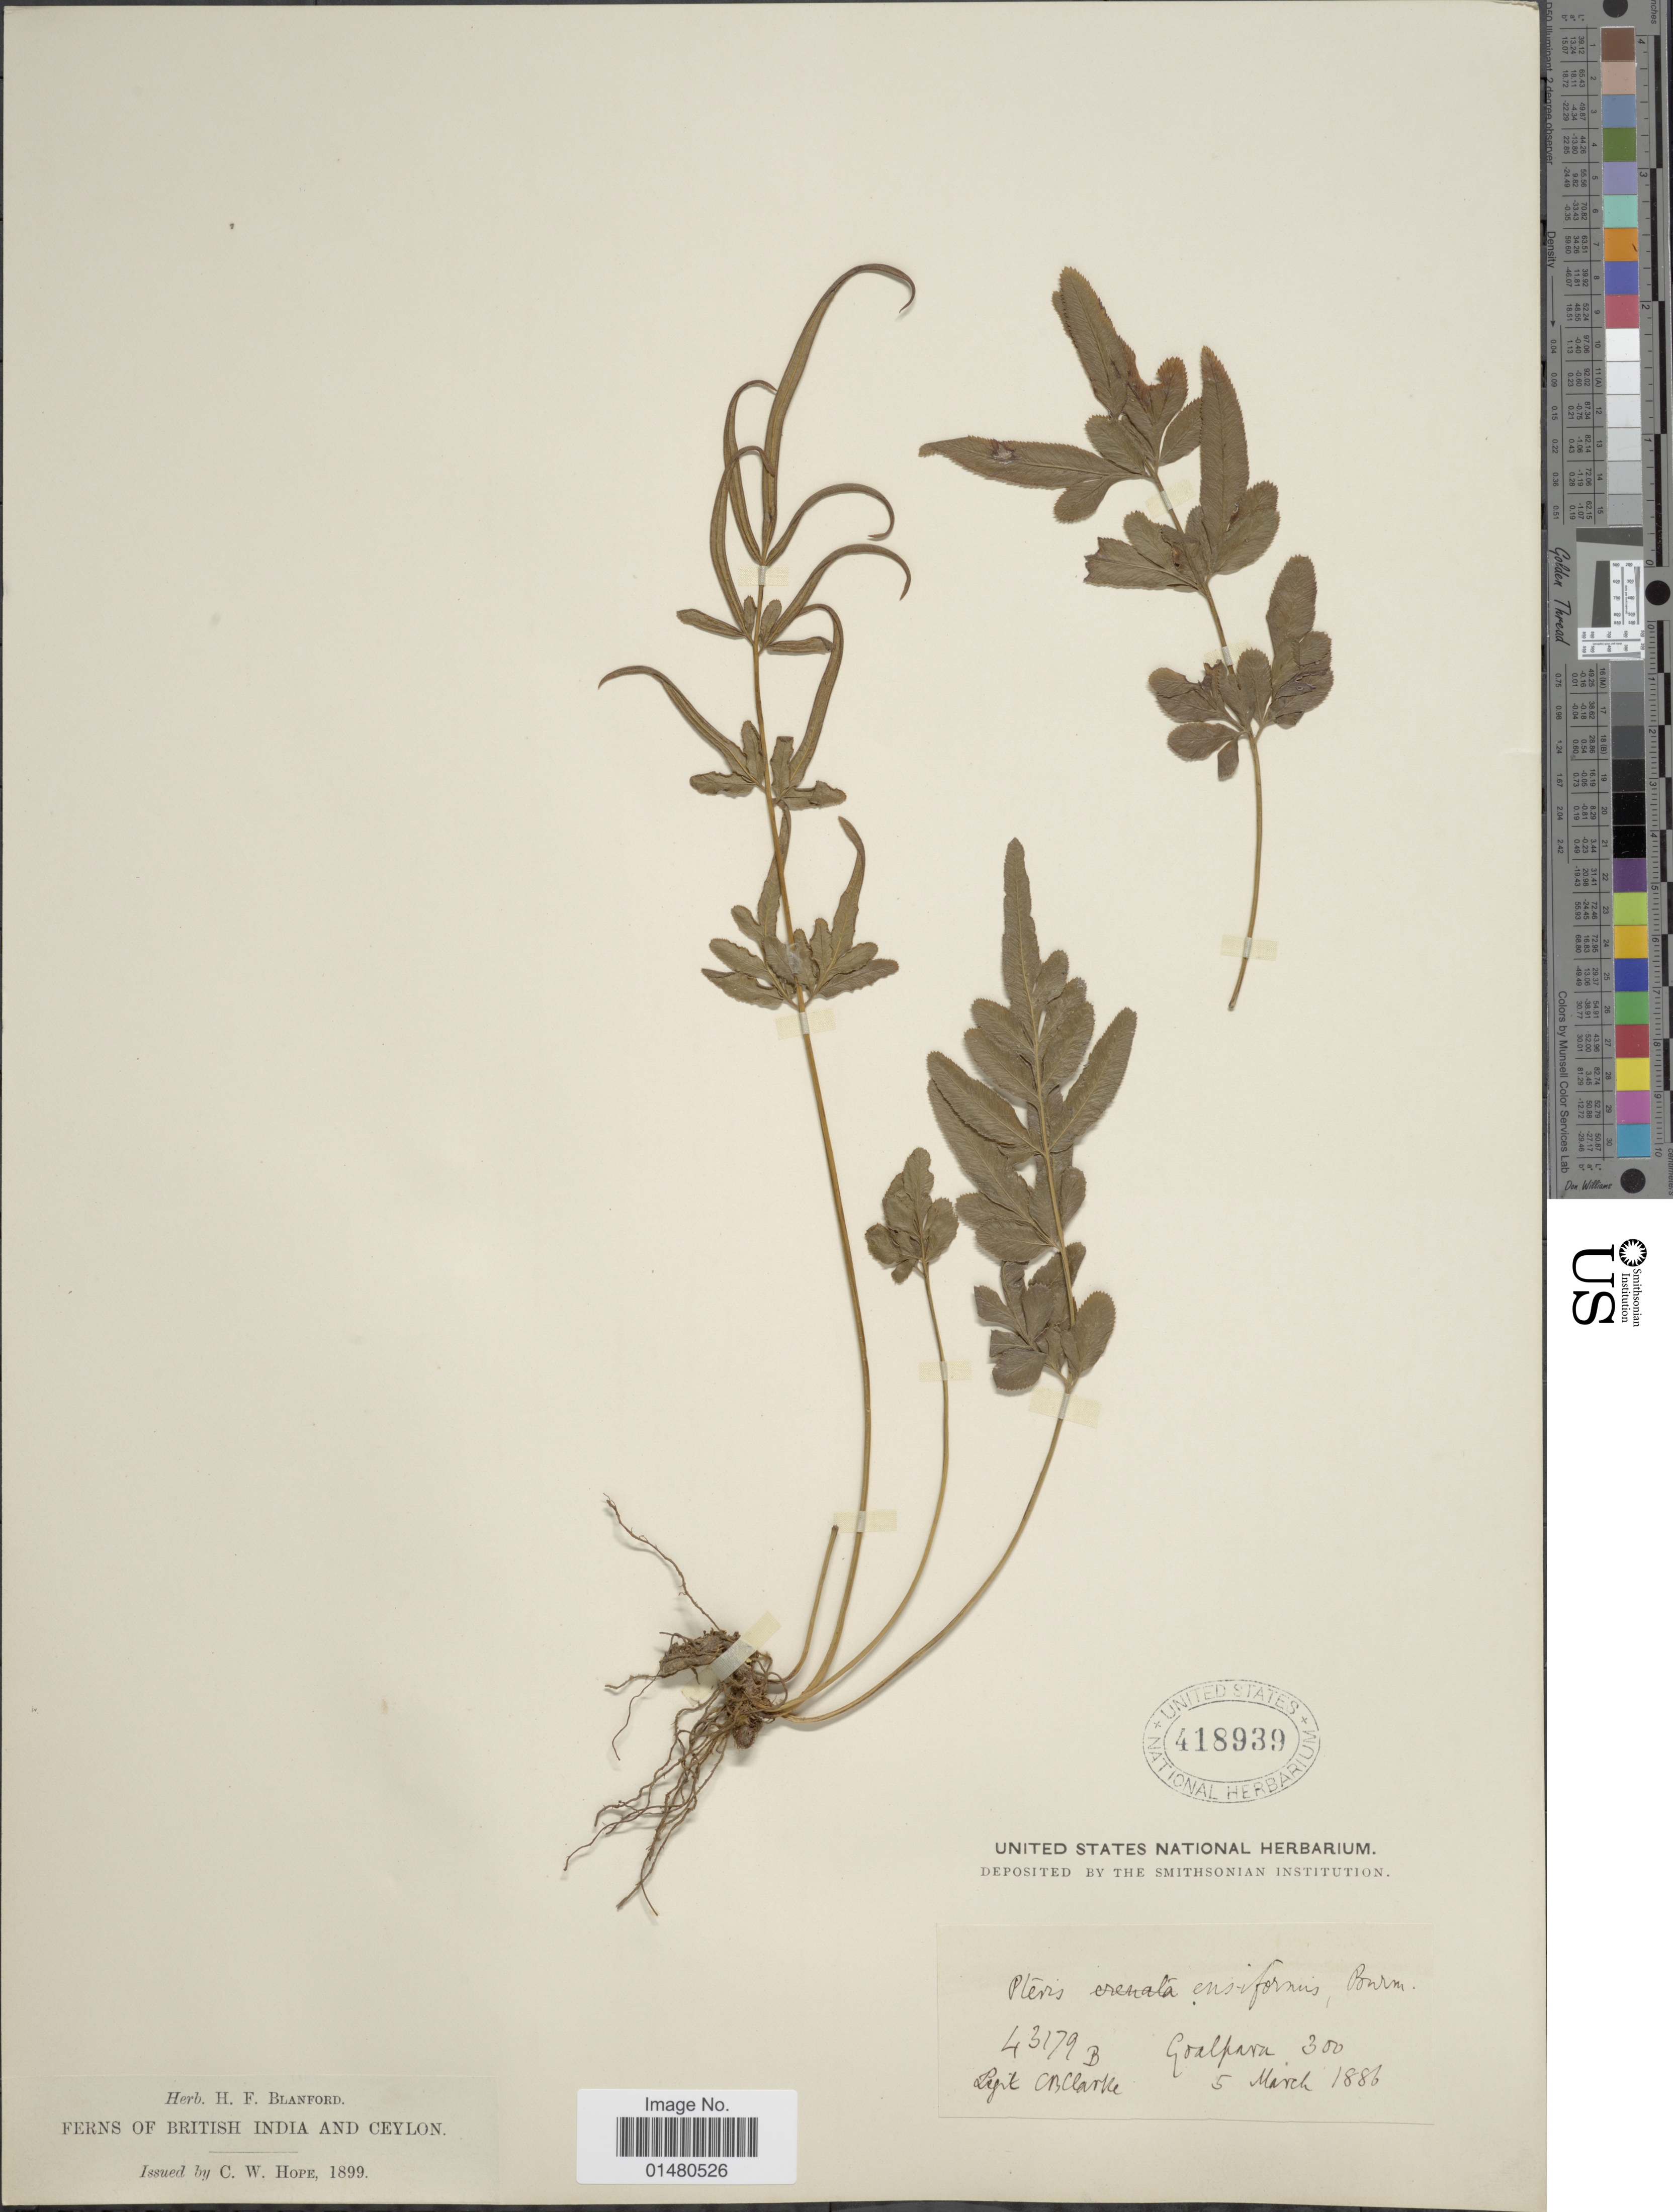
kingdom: Plantae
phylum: Tracheophyta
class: Polypodiopsida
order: Polypodiales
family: Pteridaceae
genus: Pteris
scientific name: Pteris ensiformis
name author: Burm. f.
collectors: C. B. Clarke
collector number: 43179B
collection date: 1886-03-05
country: India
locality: Goalpara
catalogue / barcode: US 418939